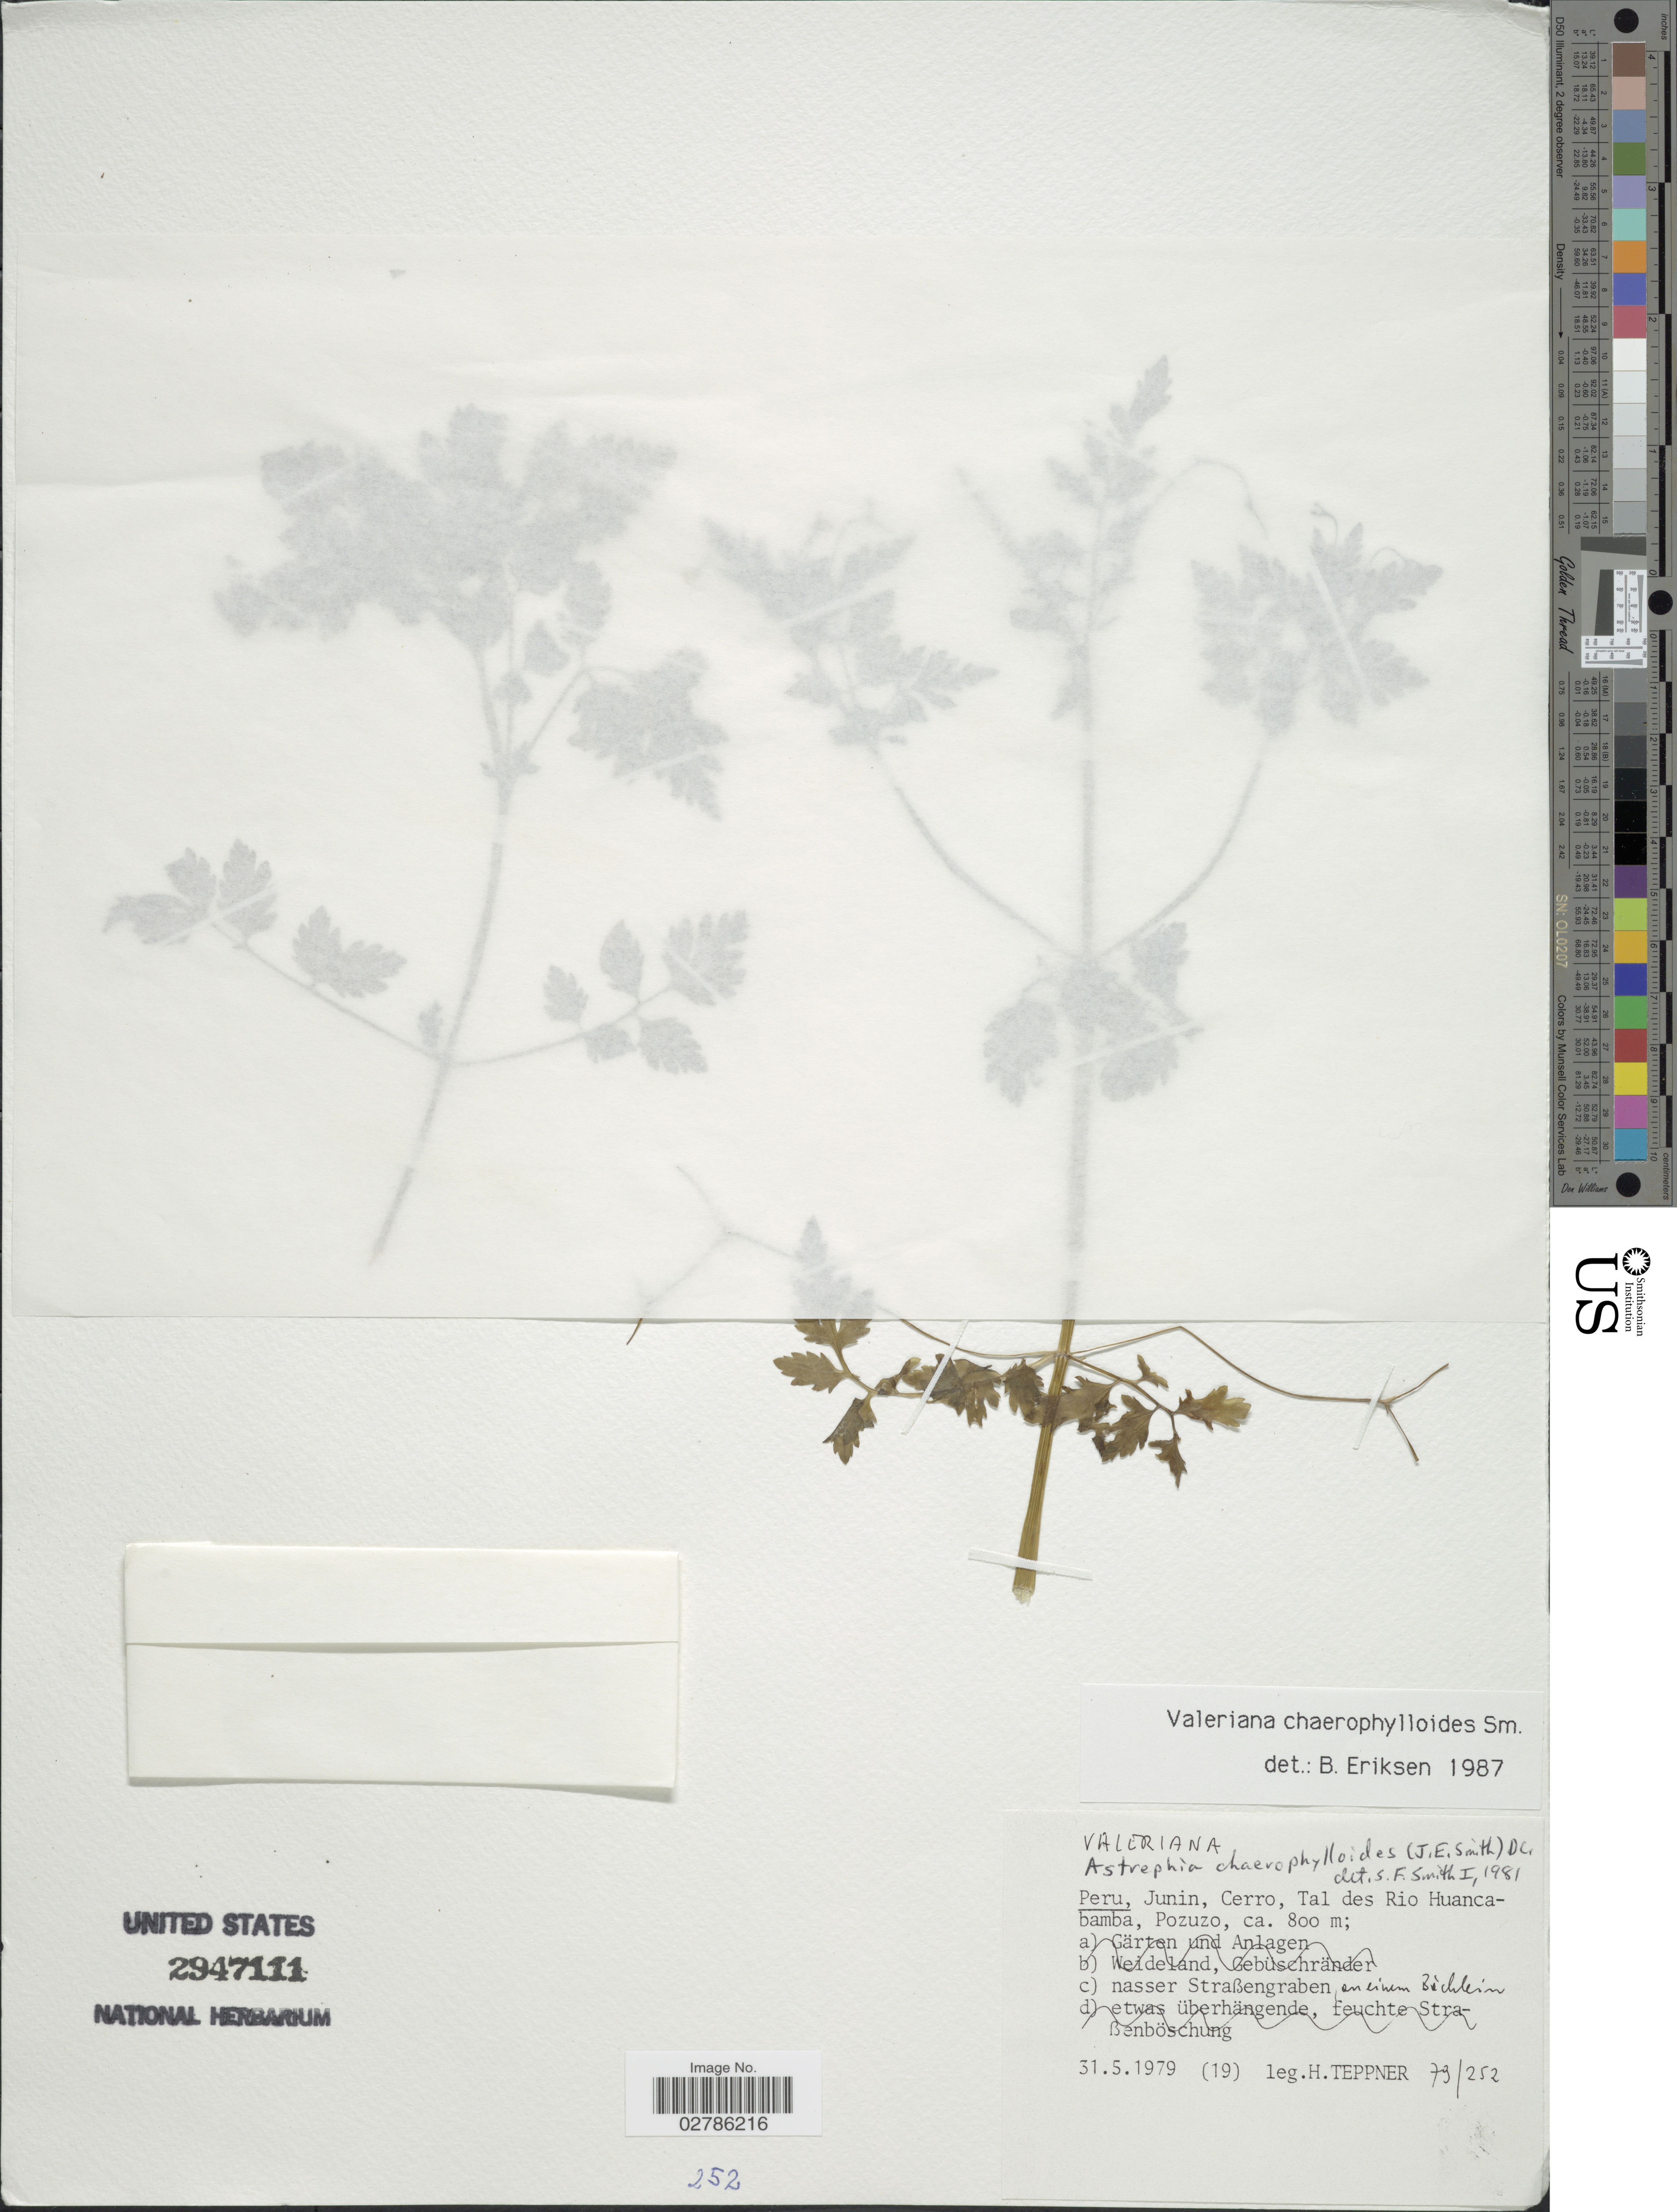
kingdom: Plantae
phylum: Tracheophyta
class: Magnoliopsida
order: Dipsacales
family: Caprifoliaceae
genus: Astrephia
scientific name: Astrephia chaerophylloides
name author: (Sm.) DC.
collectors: H. Teppner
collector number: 79/252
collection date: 1979-05-31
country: Peru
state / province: Junín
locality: Cerro, Tal des Rio Huancabamba, Pozuzo.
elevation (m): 800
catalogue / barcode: US 2947111